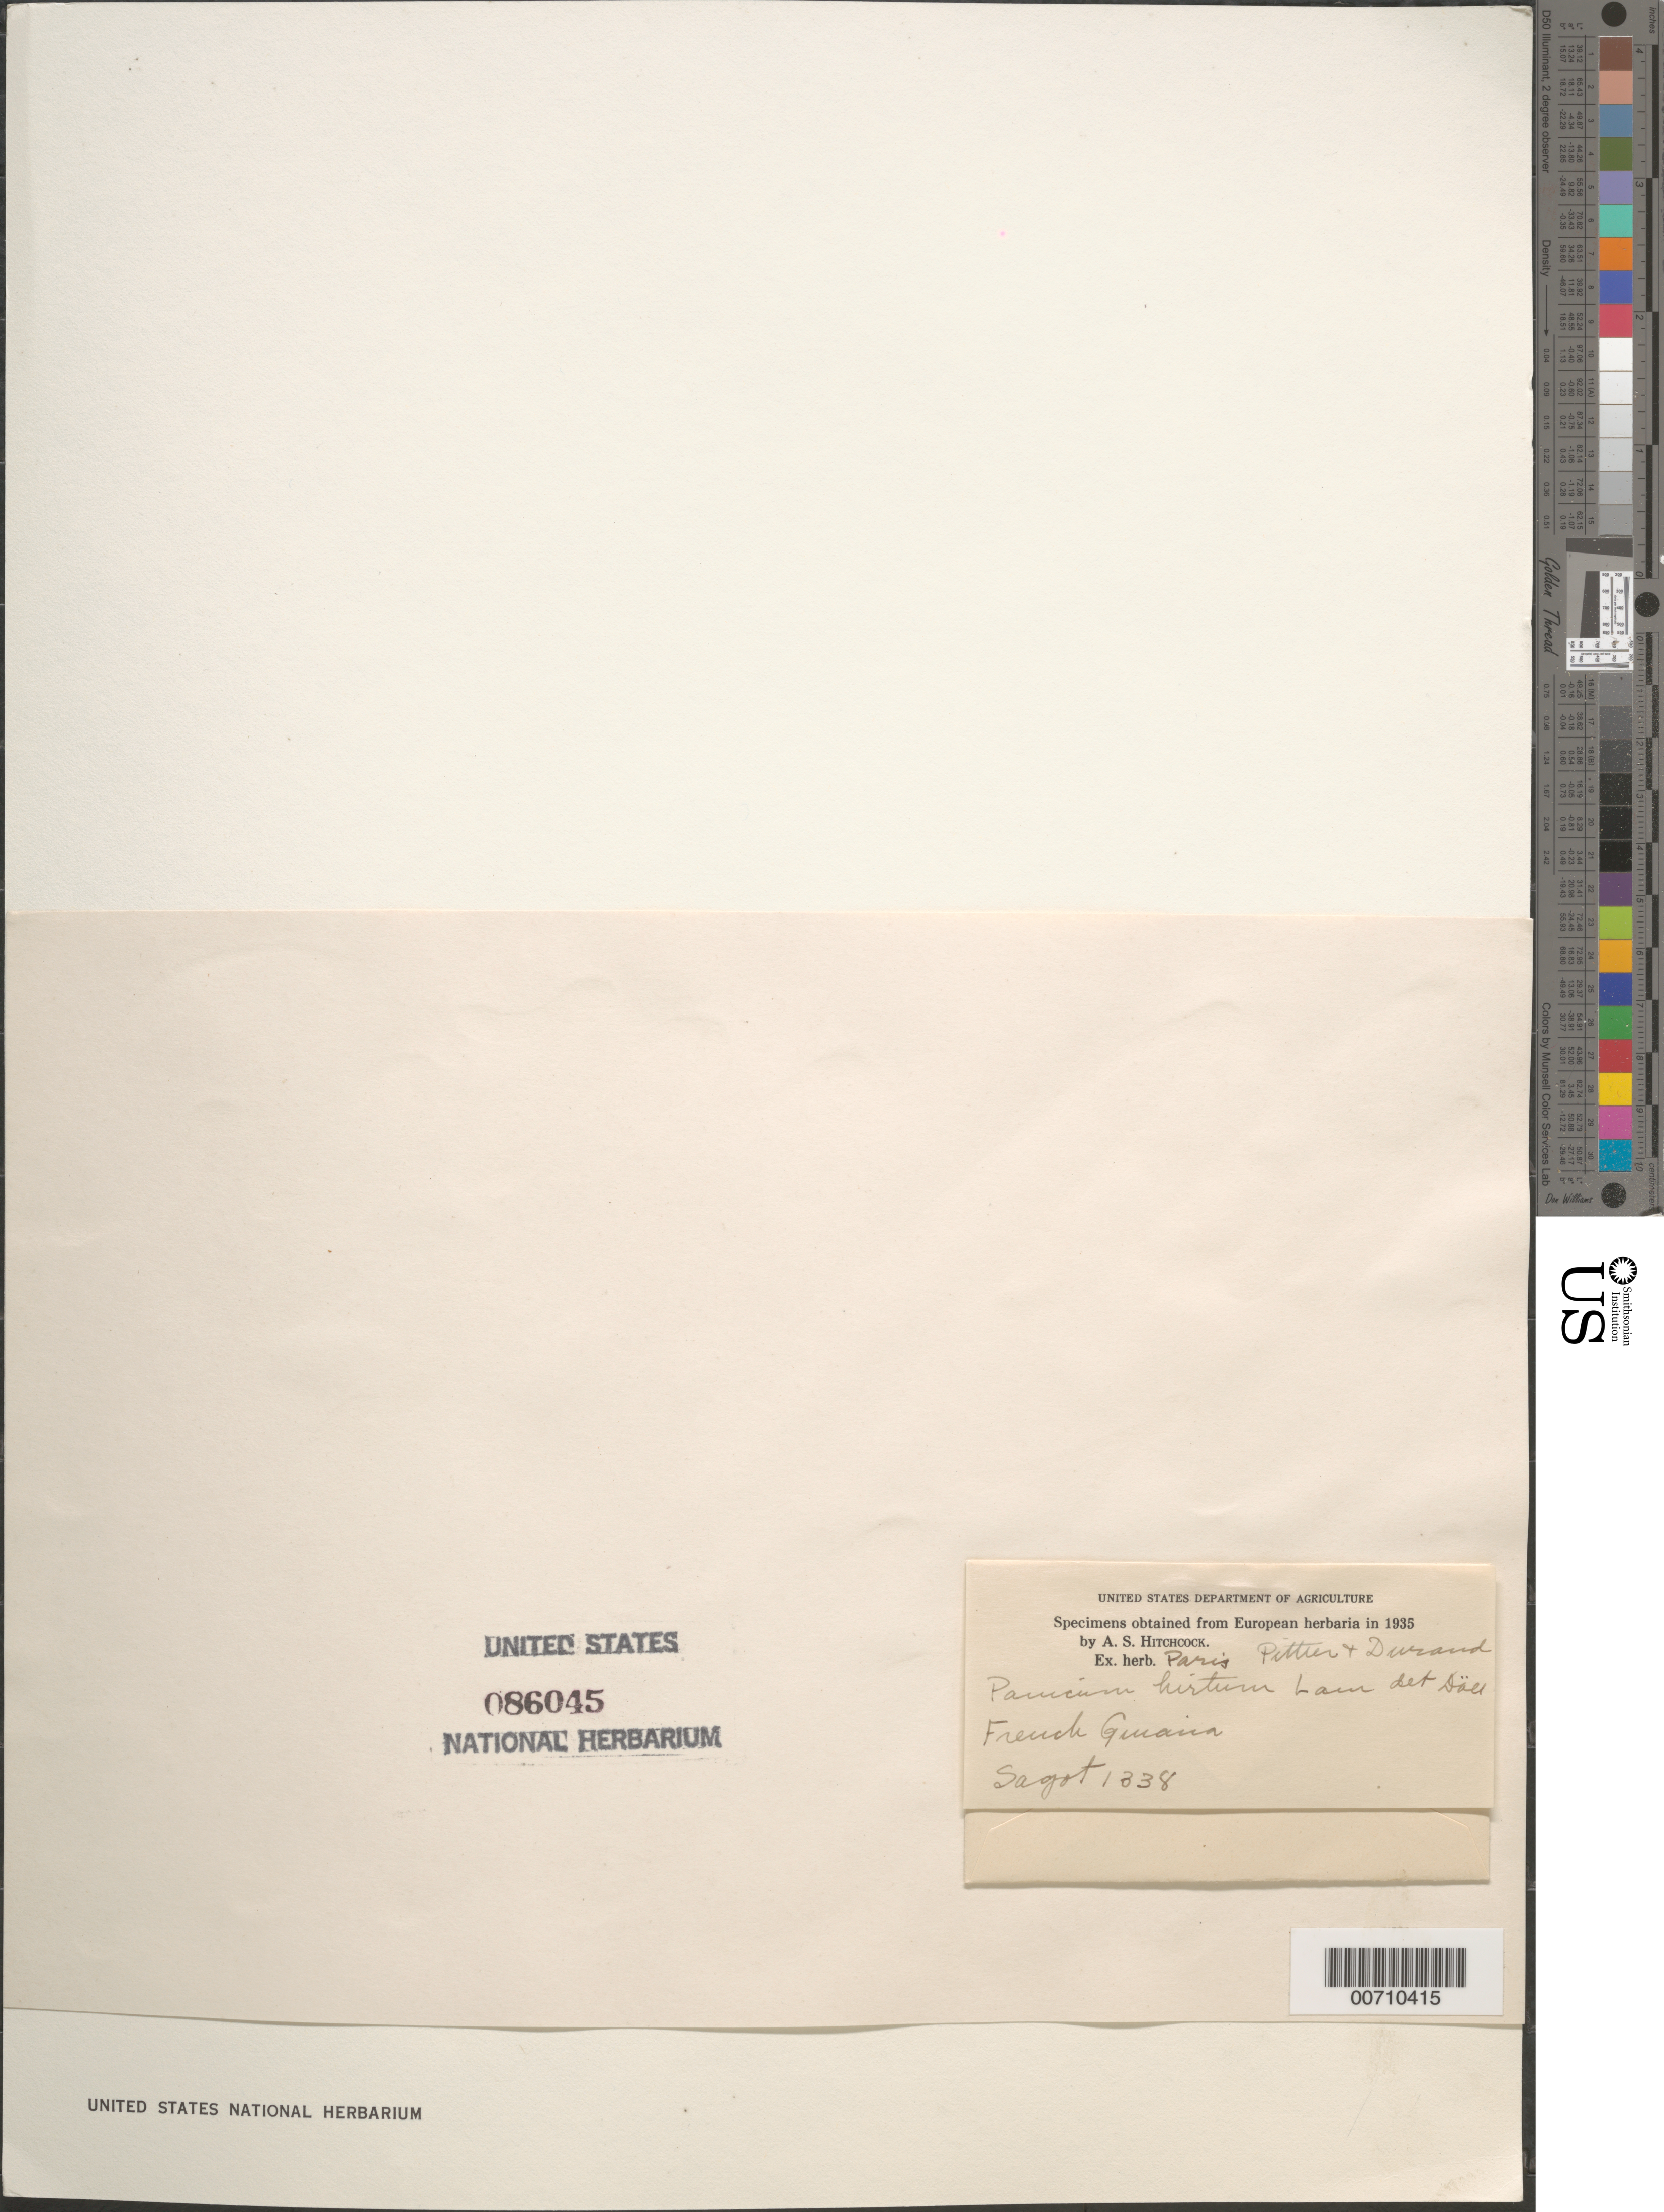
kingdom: Plantae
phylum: Tracheophyta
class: Liliopsida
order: Poales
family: Poaceae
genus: Panicum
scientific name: Panicum hirtum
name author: Lam.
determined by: Doell, G.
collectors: P. A. Sagot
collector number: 1338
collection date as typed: s.d.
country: French Guiana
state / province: Cayenne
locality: Cayenne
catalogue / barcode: US 86045